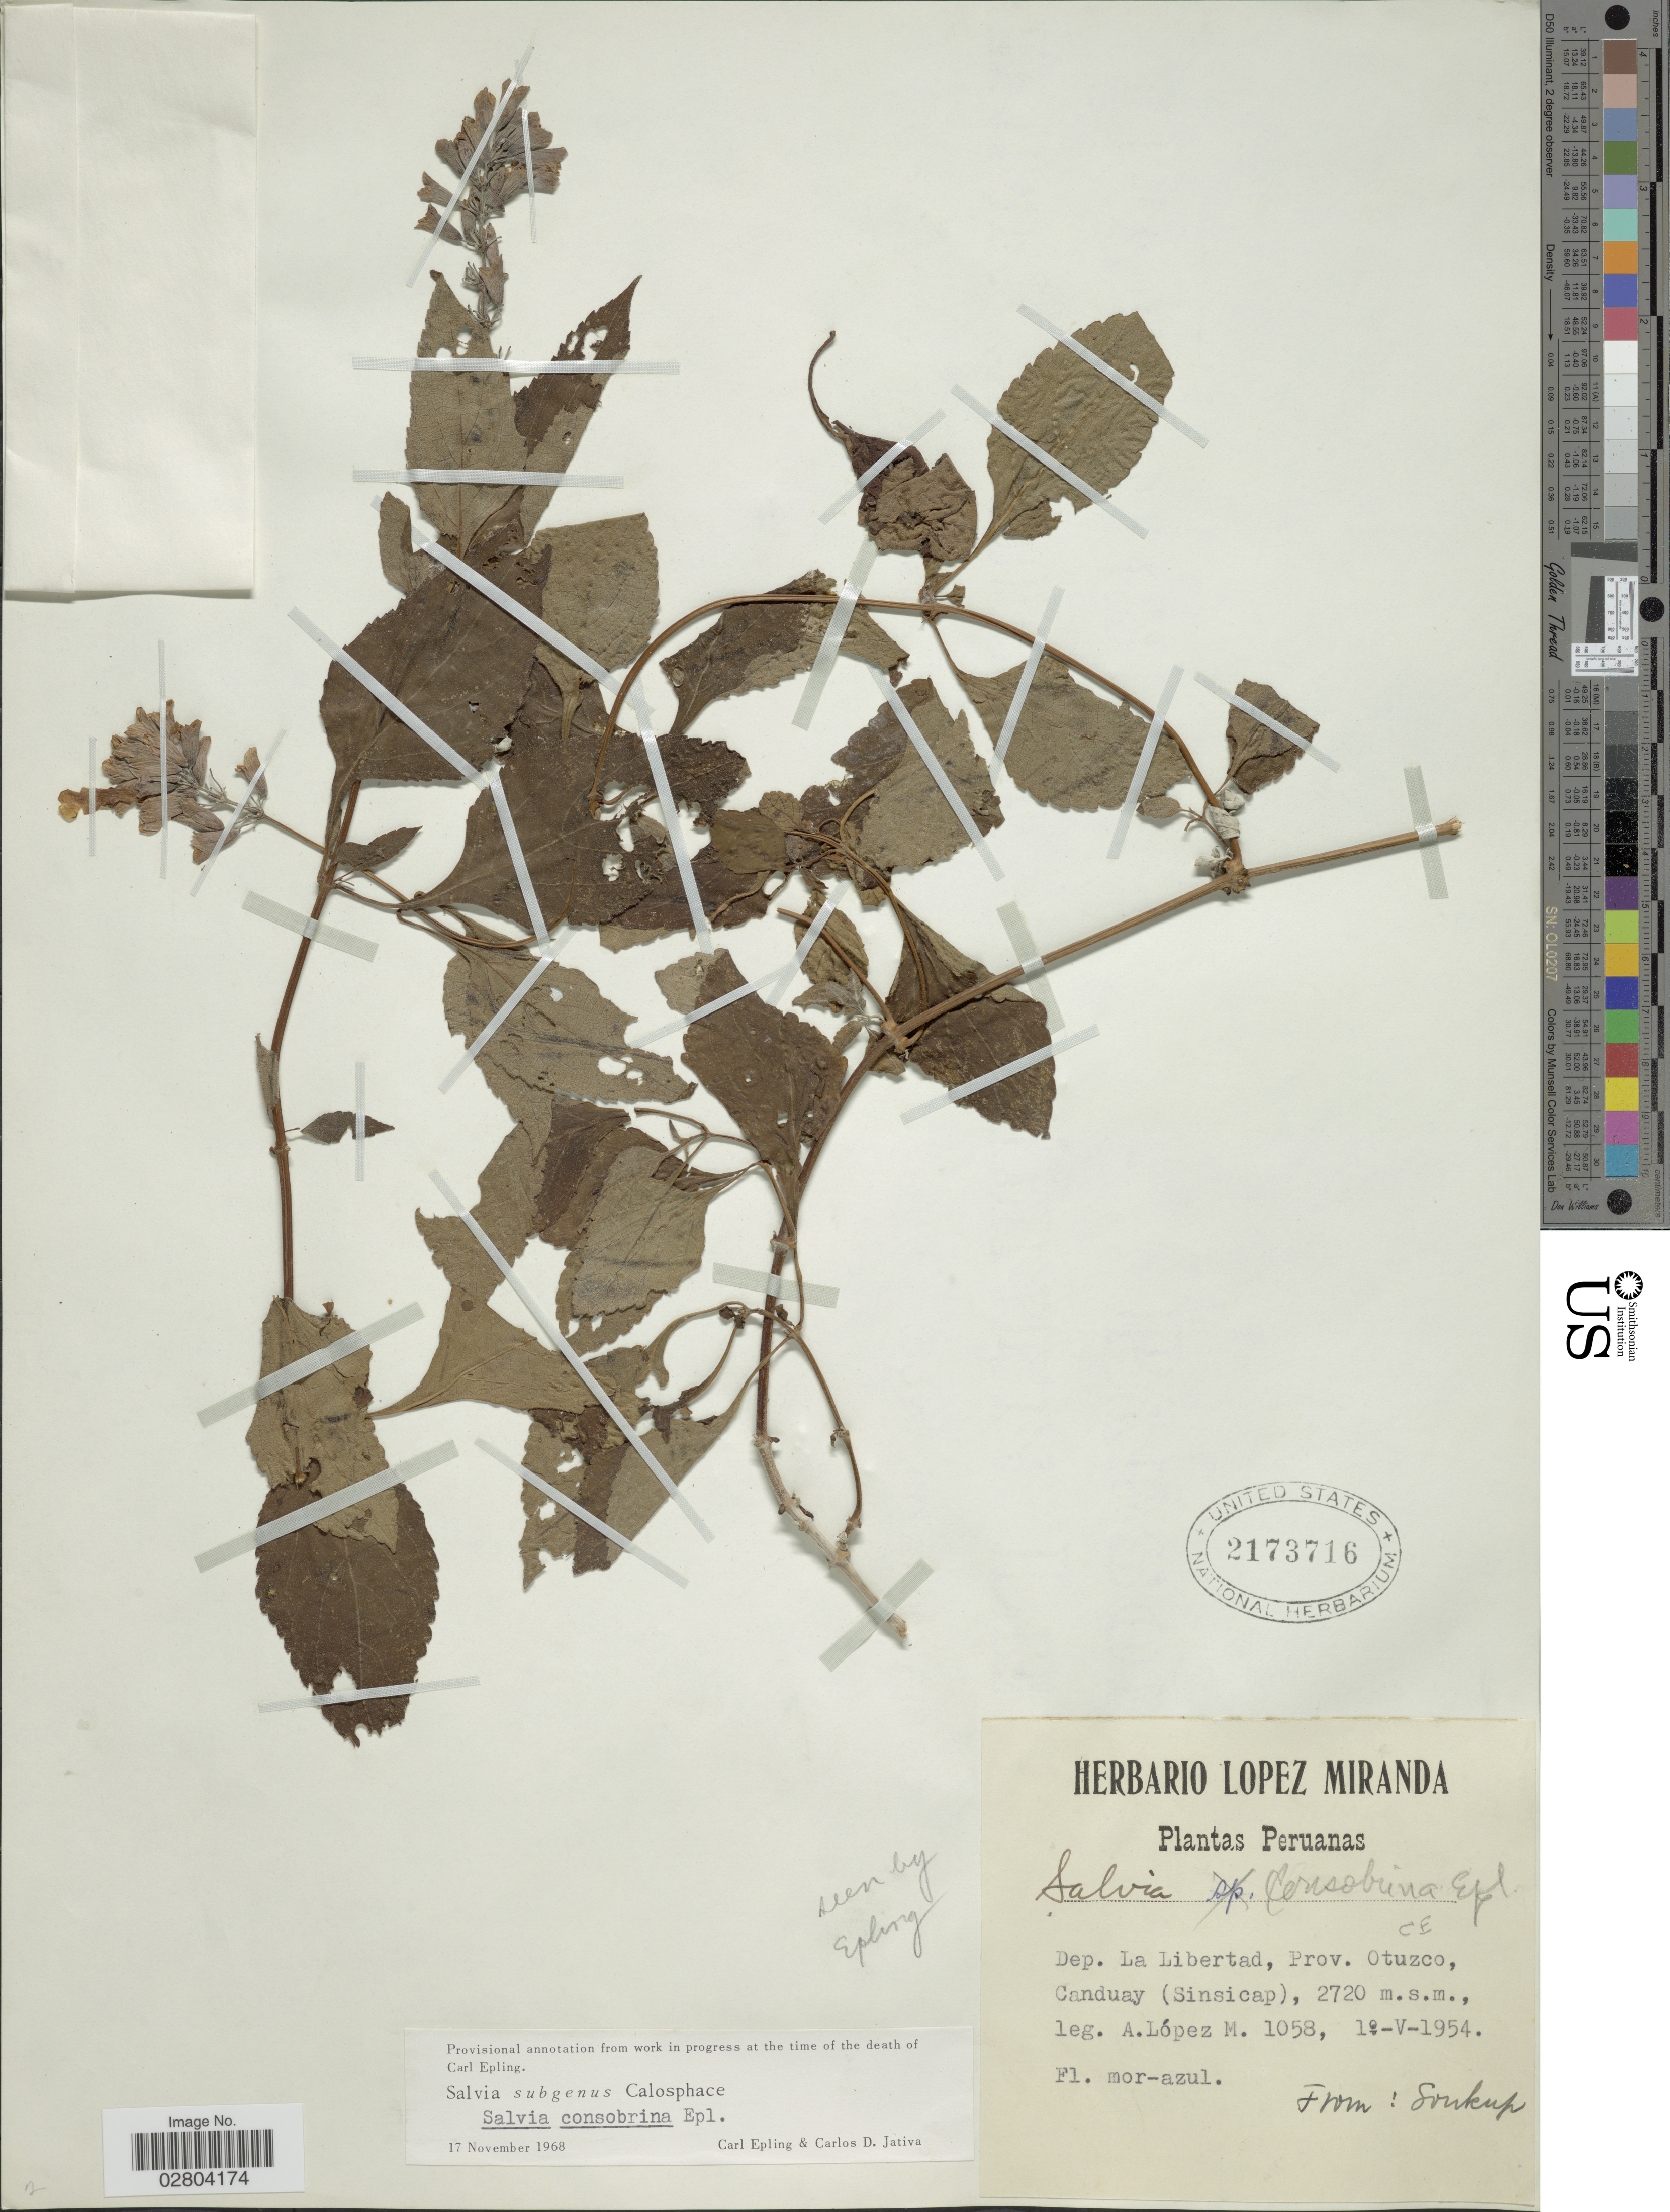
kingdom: Plantae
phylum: Tracheophyta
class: Magnoliopsida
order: Lamiales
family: Lamiaceae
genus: Salvia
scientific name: Salvia consobrina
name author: Epling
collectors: A. López M.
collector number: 1058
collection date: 1954-05-10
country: Peru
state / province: La Libertad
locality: Peruanas. Dep. La Libertad, Prov. Otuzco, Canduay (Sinsicap).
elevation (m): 2720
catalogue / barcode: US 2173716